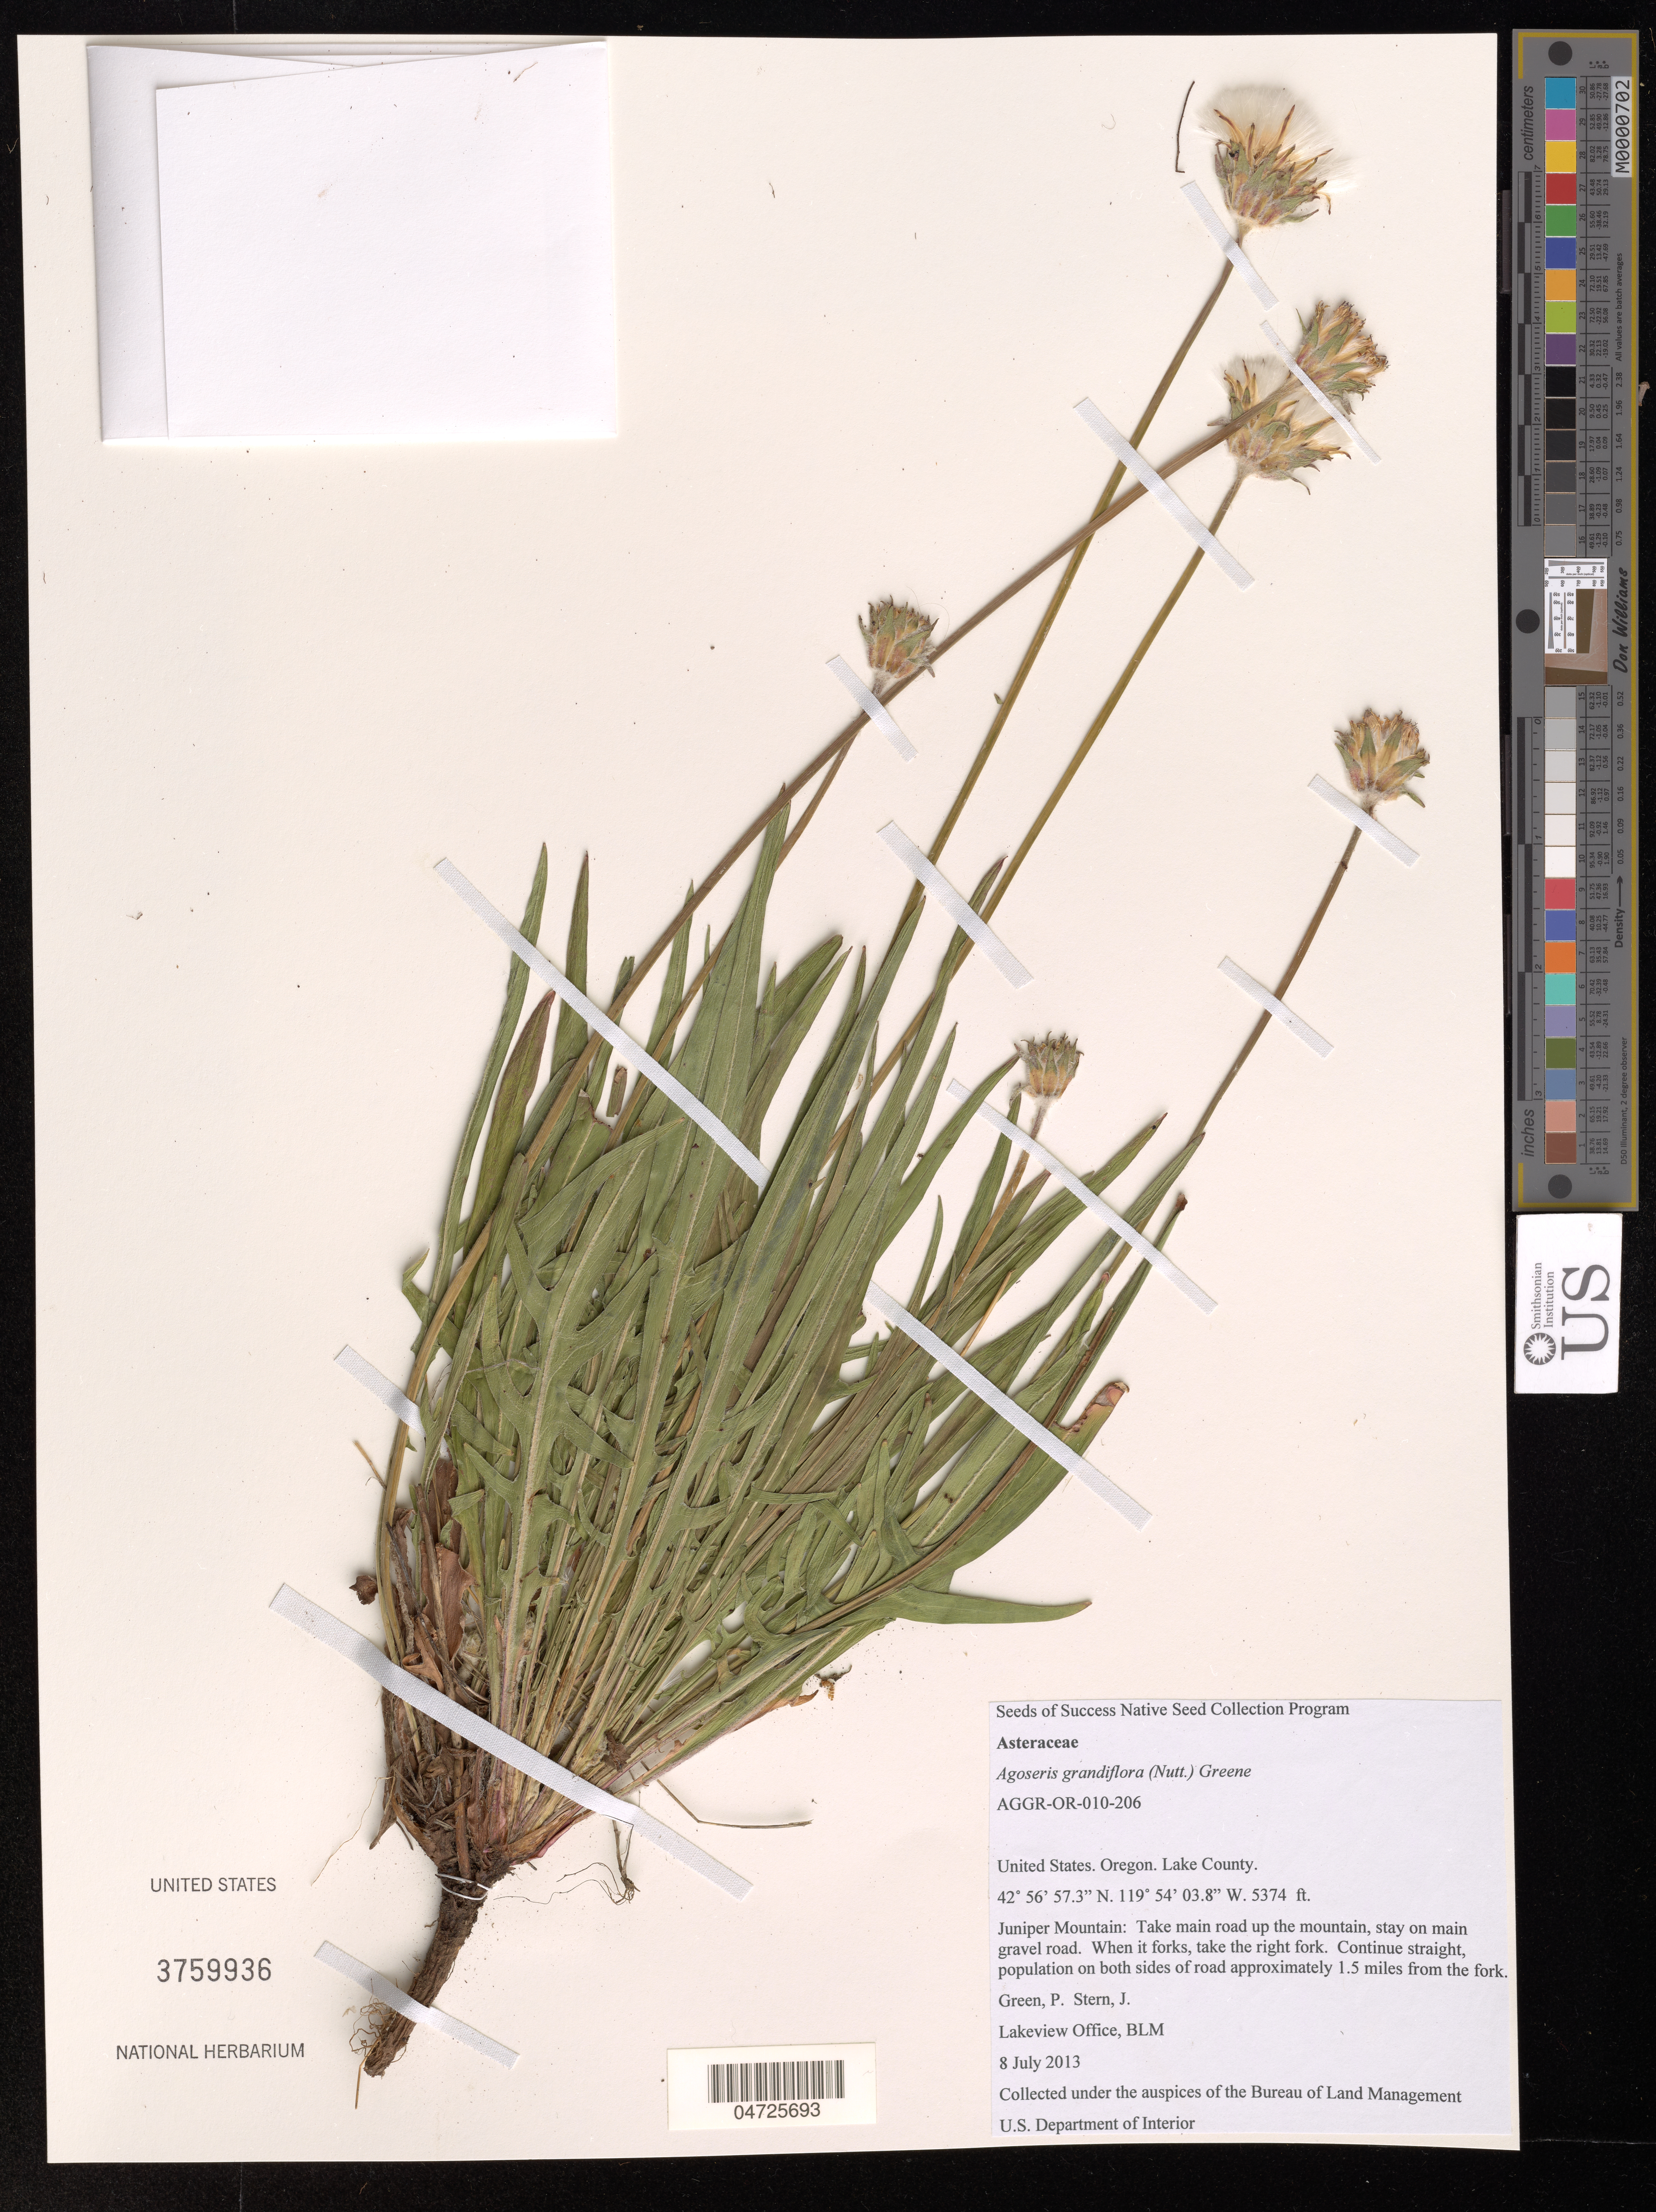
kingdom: Plantae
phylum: Tracheophyta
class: Magnoliopsida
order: Asterales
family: Asteraceae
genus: Agoseris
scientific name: Agoseris grandiflora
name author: (Nutt.) Greene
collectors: P. Green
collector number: AGGR-OR-010-206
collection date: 2013-07-08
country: United States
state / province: Oregon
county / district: Lake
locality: Lake County. Juniper Mountain: Take main road up the mountain, stay on main gravel road. When it forks, take the right fork. Continue straight, population on both sides of road approximately 1.5 miles from the fork.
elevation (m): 1638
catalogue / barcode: US 3759936